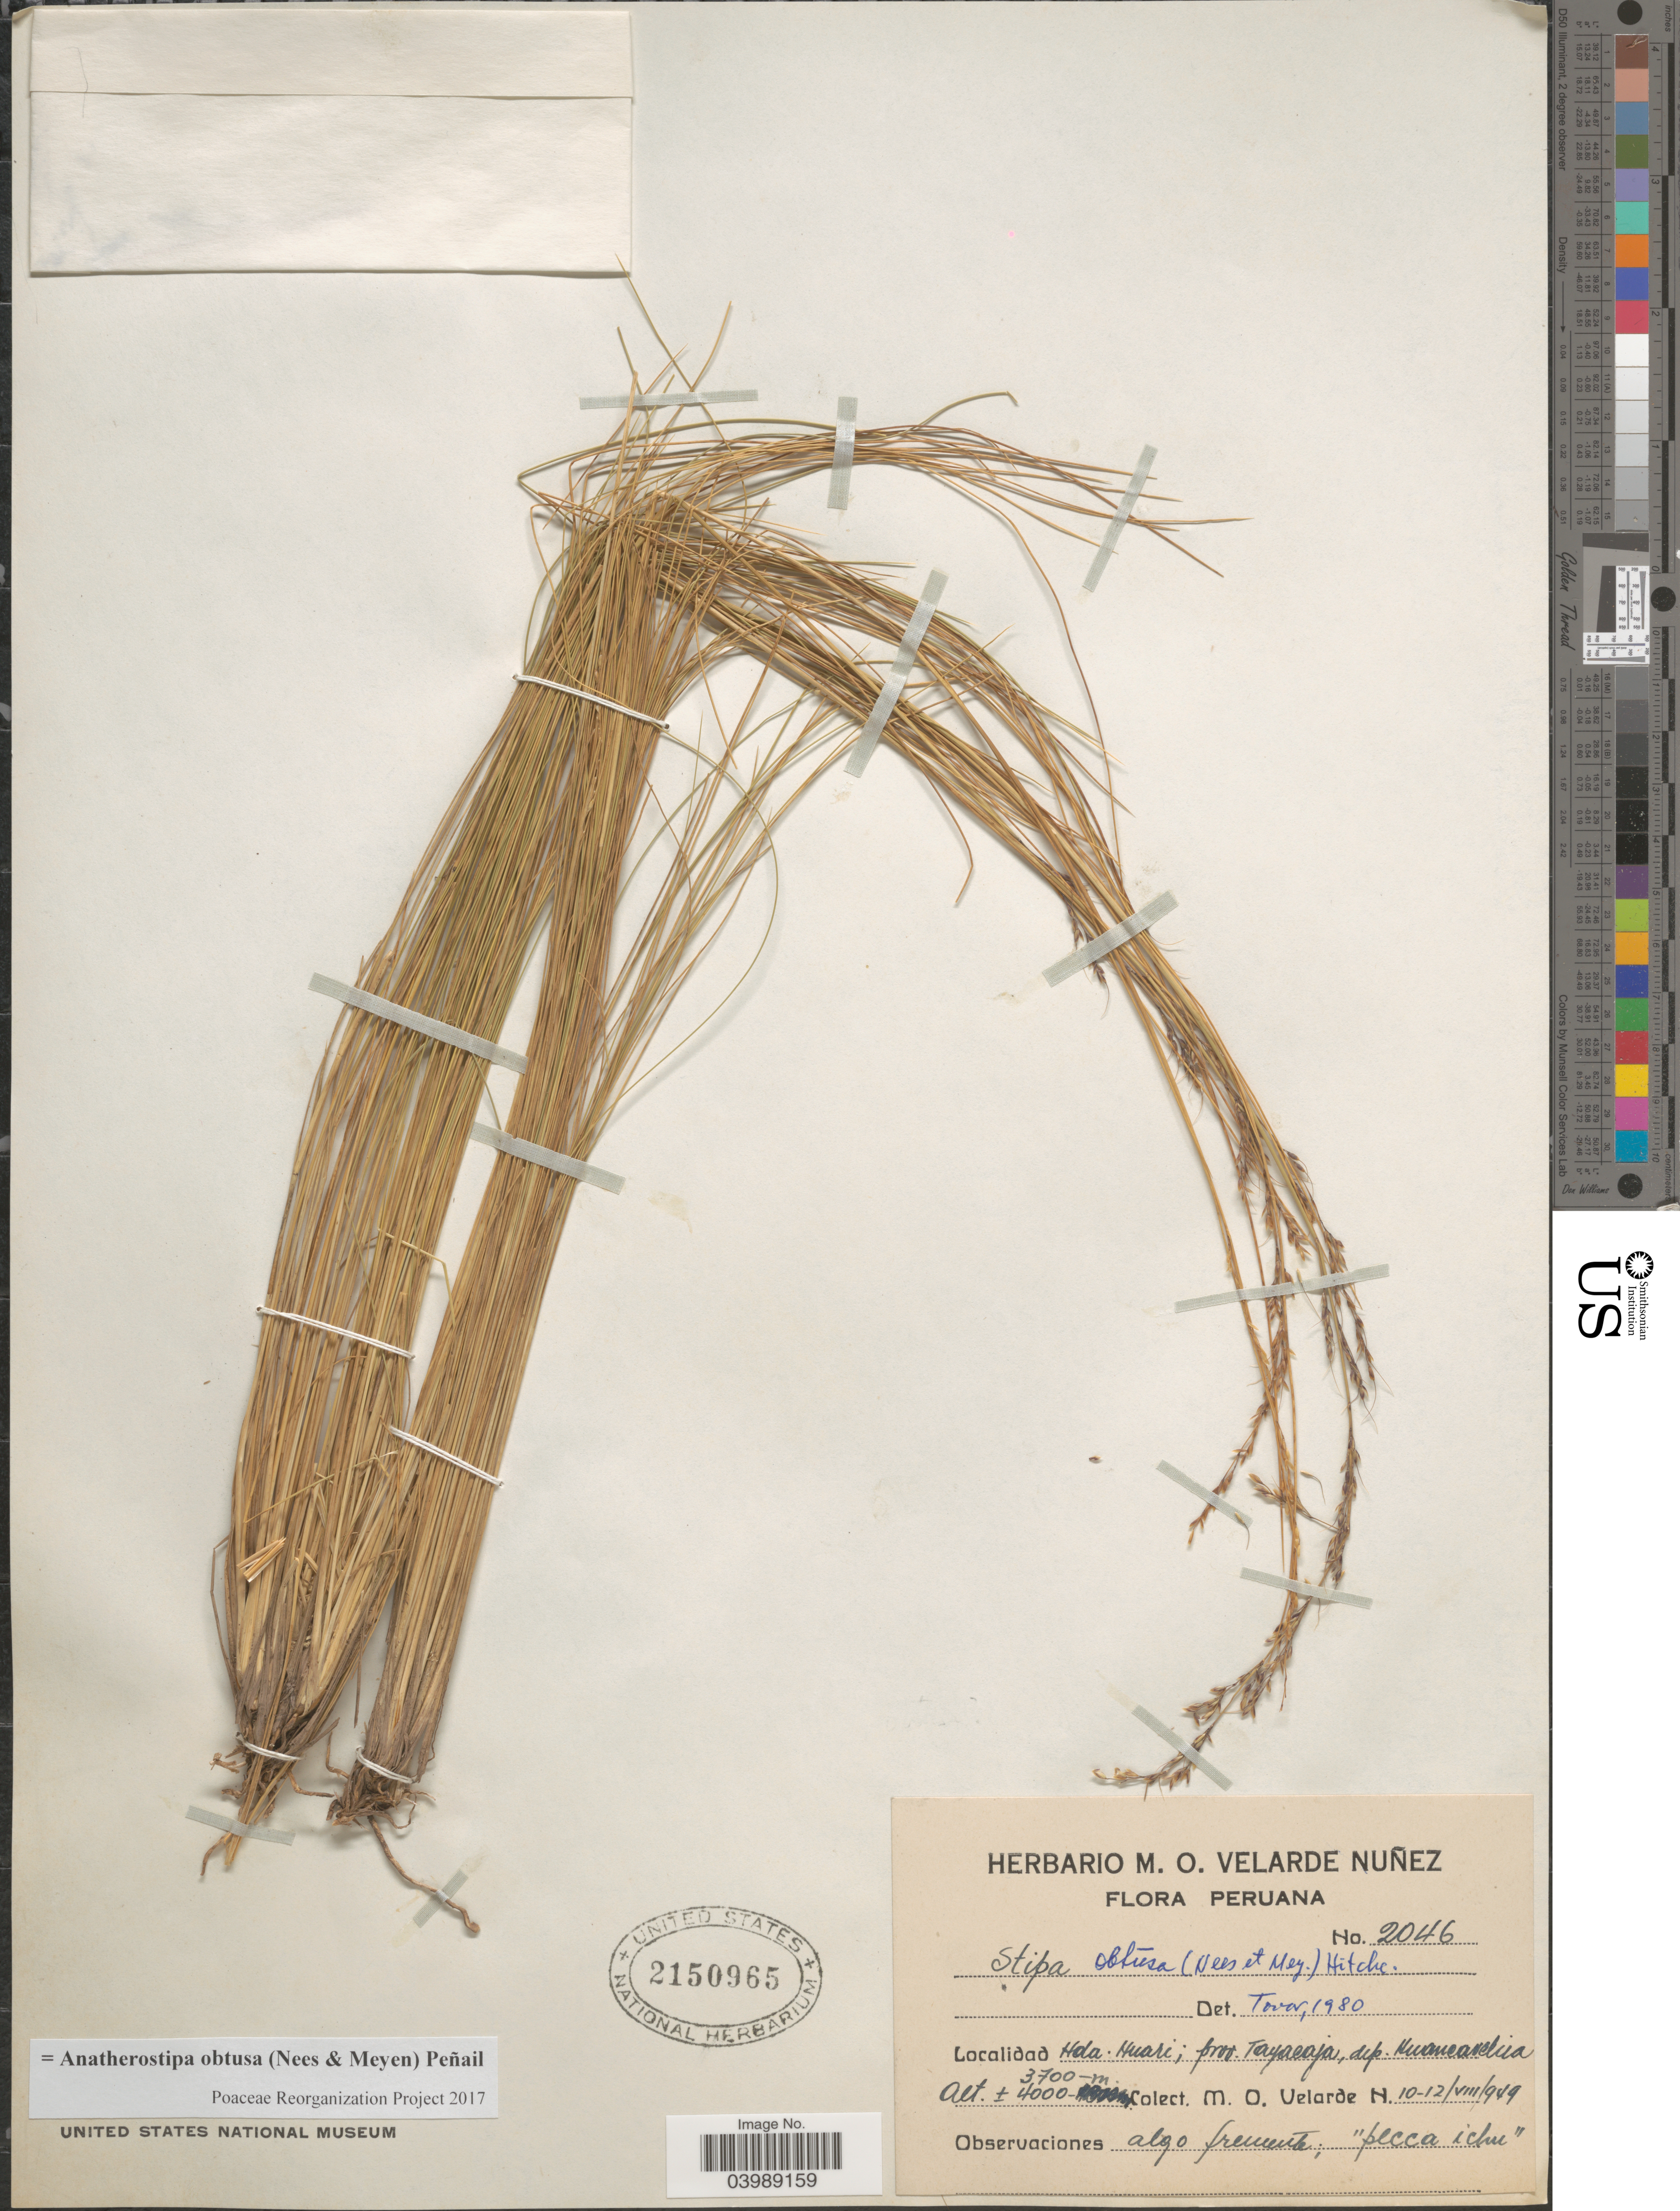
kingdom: Plantae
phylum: Tracheophyta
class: Liliopsida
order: Poales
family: Poaceae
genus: Anatherostipa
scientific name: Anatherostipa obtusa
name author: (Nees & Meyen) Peñailillo B.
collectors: O. Velarde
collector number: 2046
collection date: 1949-08-10/1949-08-12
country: Peru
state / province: Huancavelica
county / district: Tayacaja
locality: Hda. Huari; prov. Tayacaja, dep. Huancavelica.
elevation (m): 3700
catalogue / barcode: US 2150965